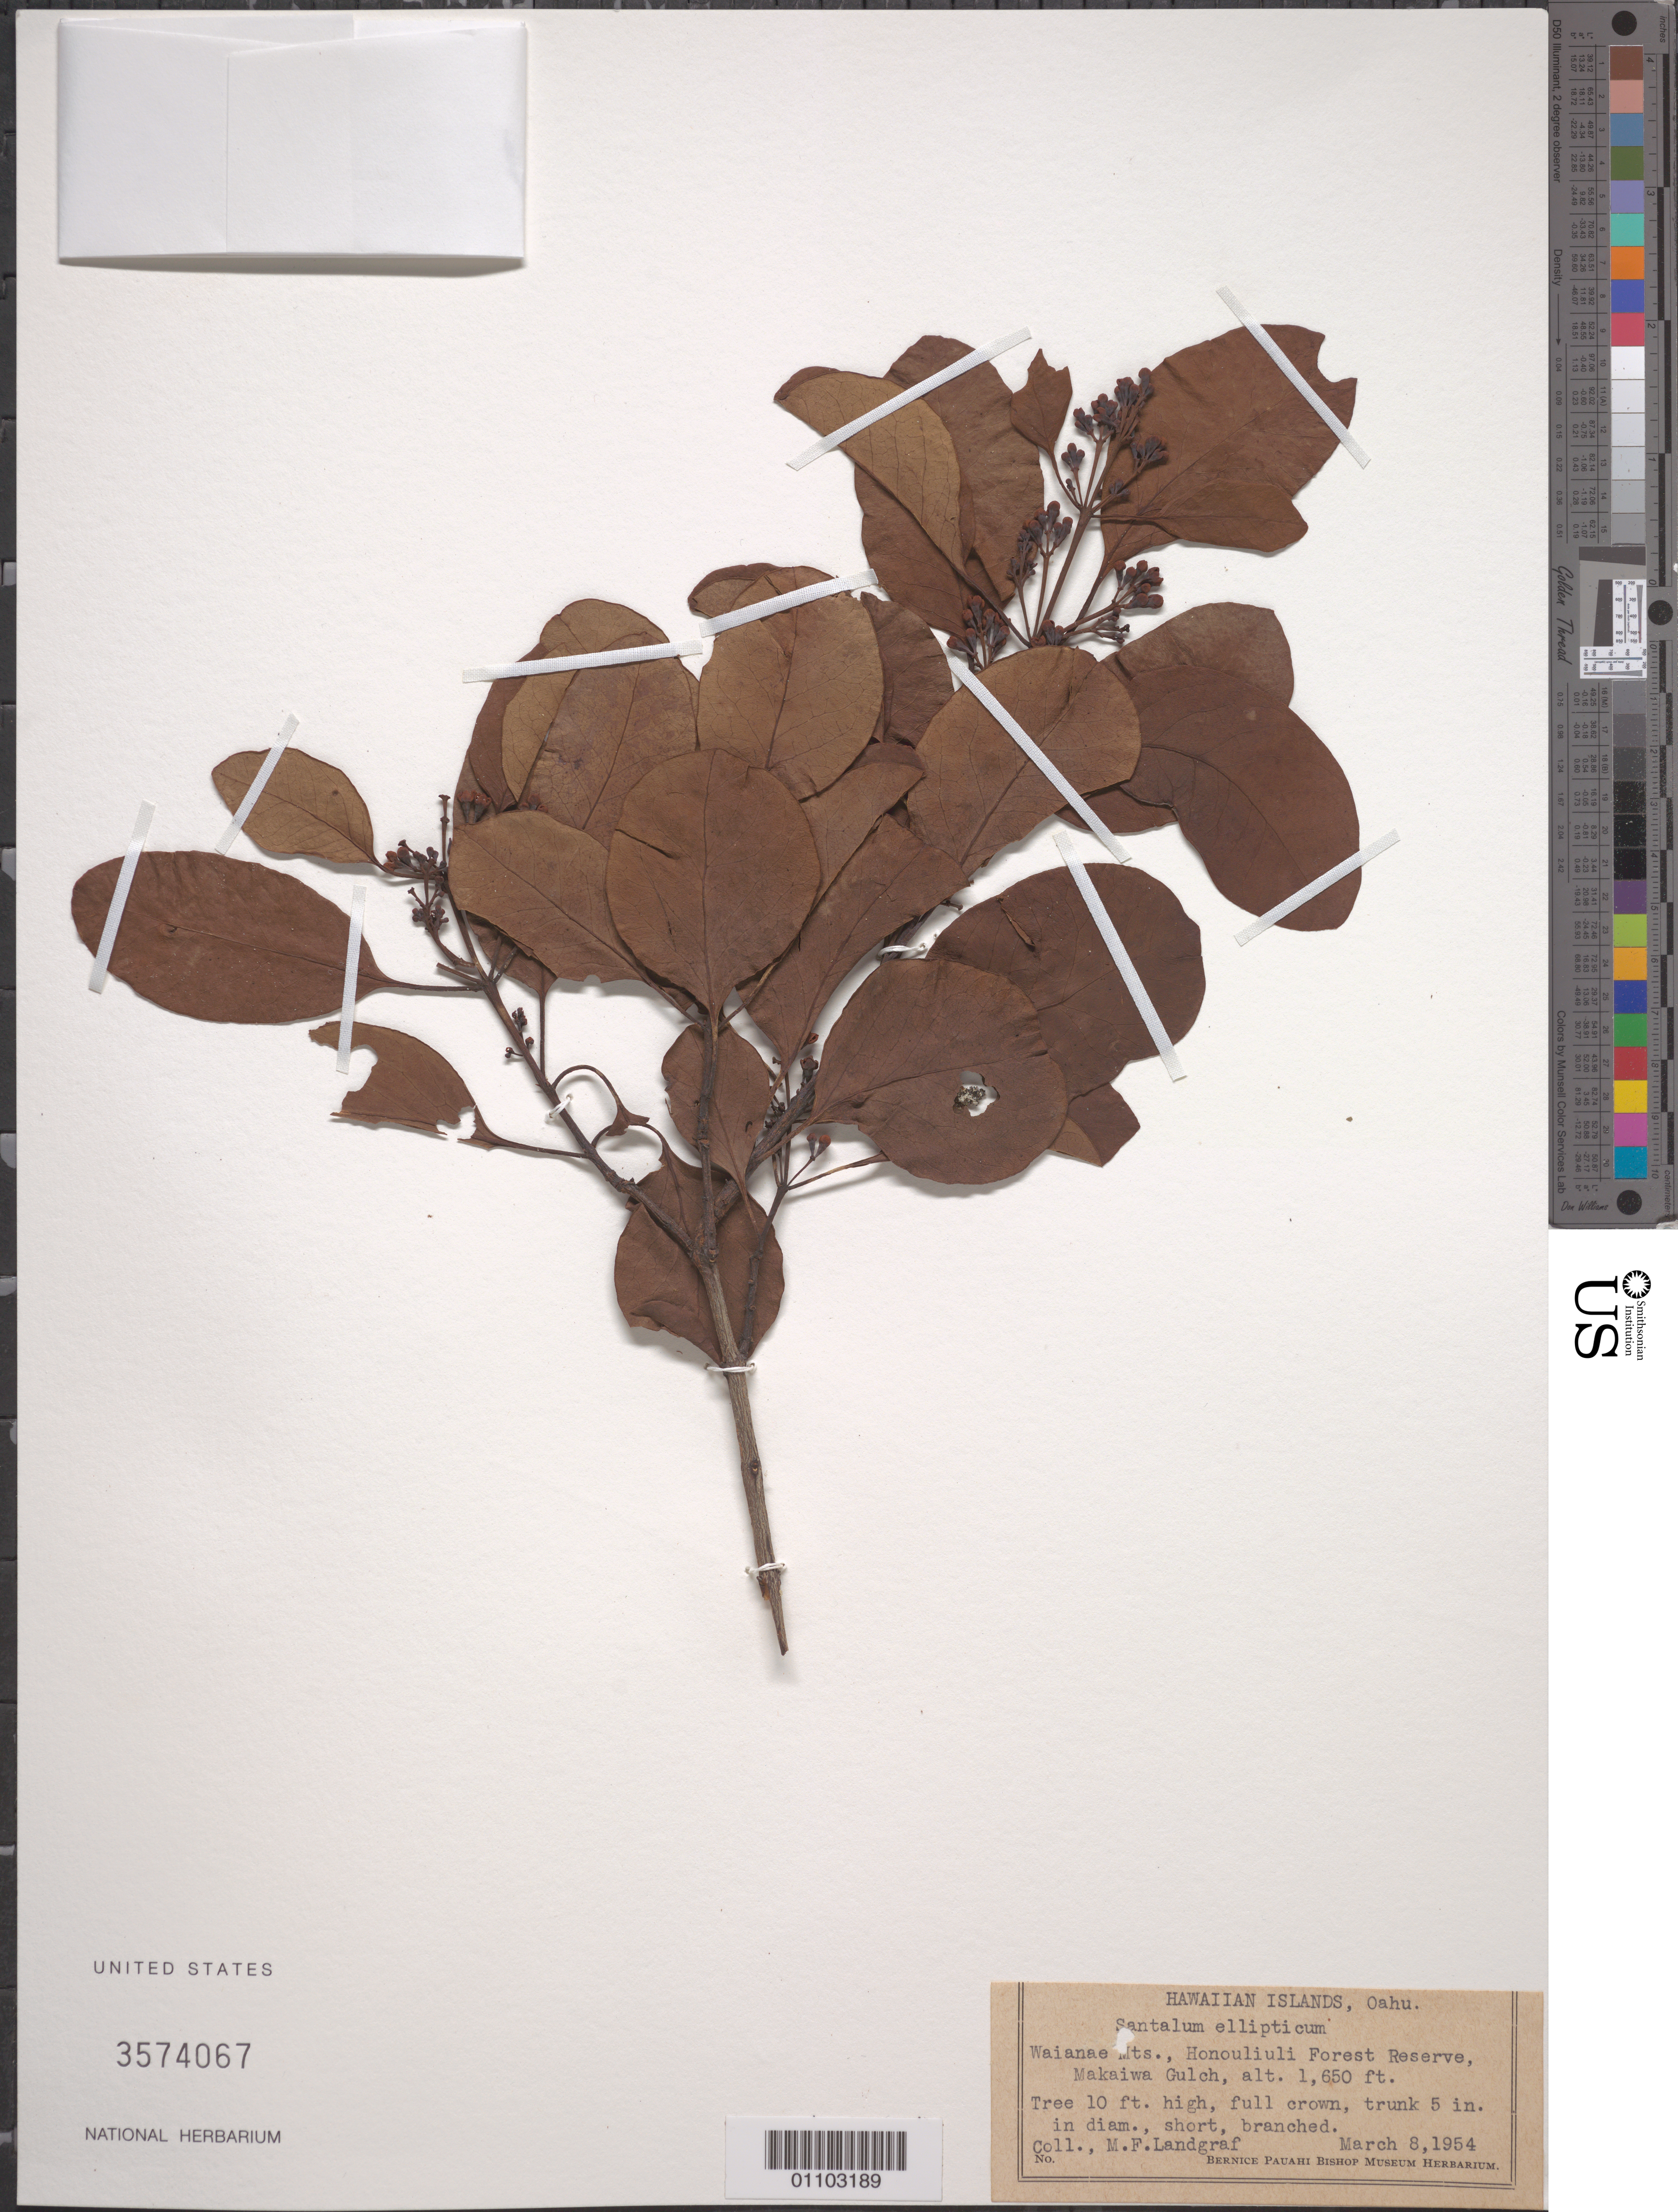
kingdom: Plantae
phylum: Tracheophyta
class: Magnoliopsida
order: Santalales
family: Santalaceae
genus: Santalum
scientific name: Santalum ellipticum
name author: Gaudich.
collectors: M. Landgraf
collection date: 1954-03-08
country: United States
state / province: Hawaii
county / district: Honolulu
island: Oahu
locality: Waianae Mts., Honouliuli Forest Reserve, Makaiwa Gulch.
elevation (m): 503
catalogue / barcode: US 3574067